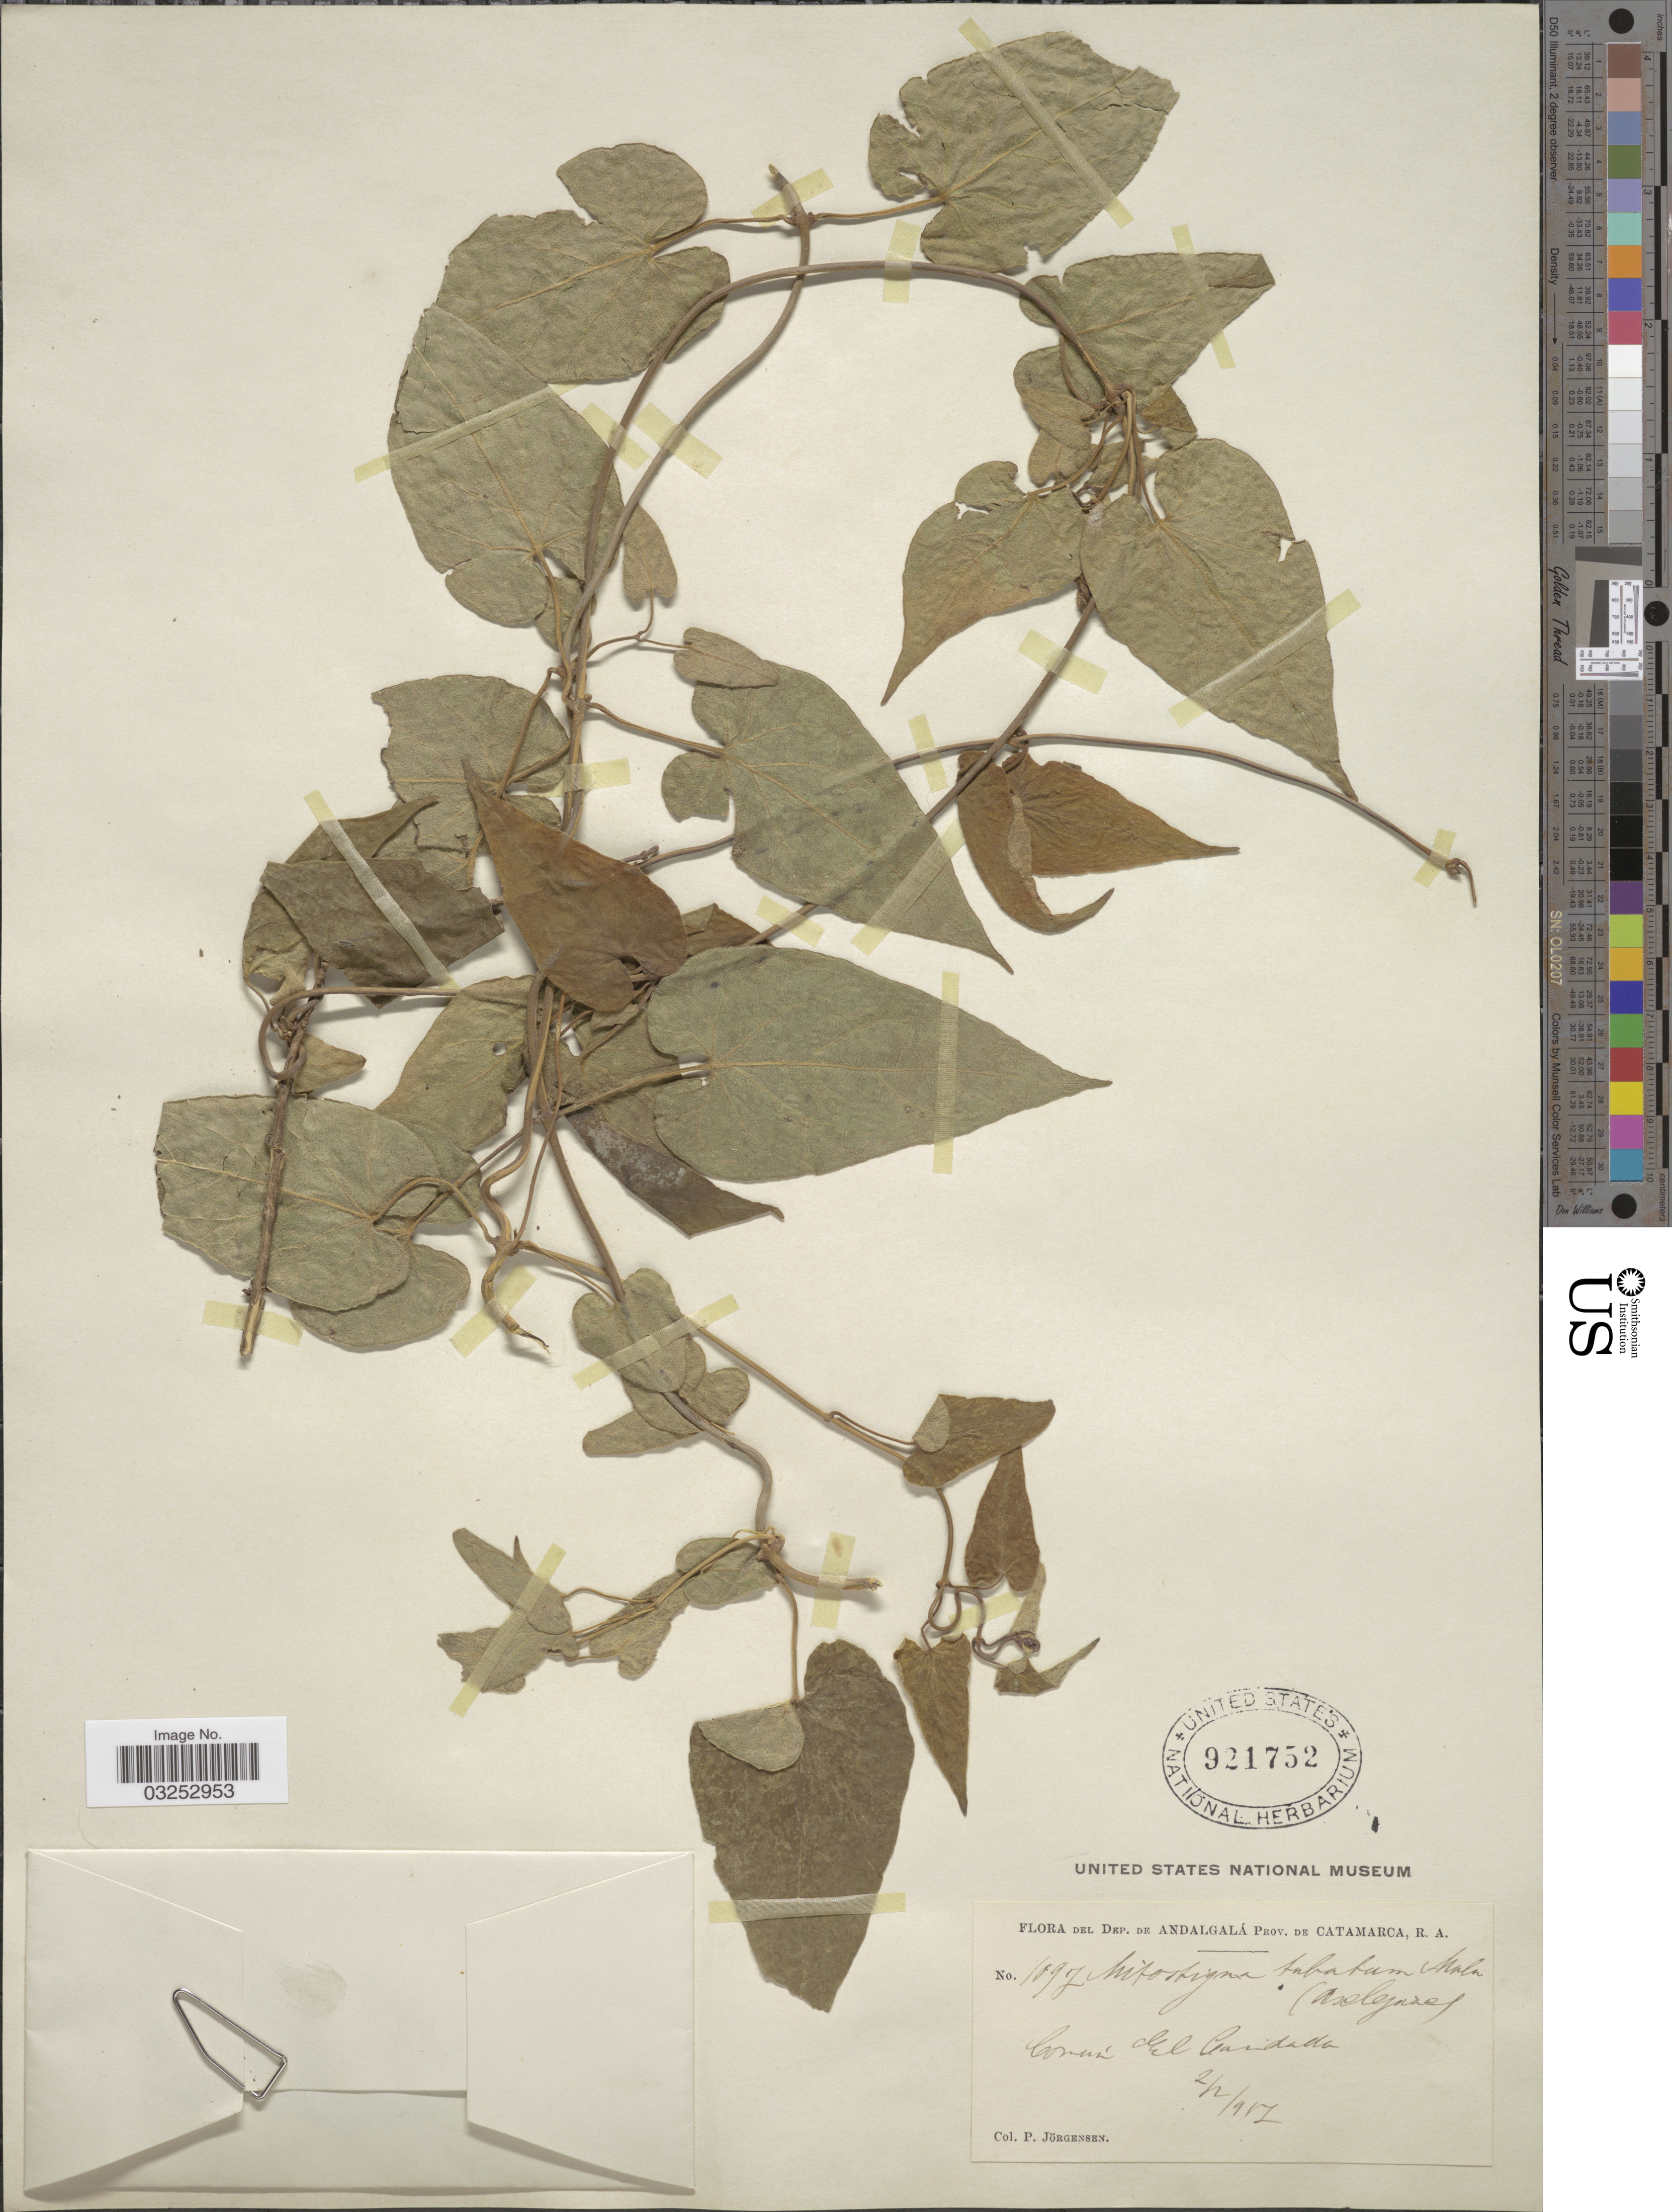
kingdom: Plantae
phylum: Tracheophyta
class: Magnoliopsida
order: Gentianales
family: Apocynaceae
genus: Mitostigma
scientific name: Mitostigma tubatum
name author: Malme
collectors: P. Jörgensen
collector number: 1097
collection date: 1917-02-02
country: Argentina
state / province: Catamarca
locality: Dep. de Andalgalá, Prov. de Catamarca, R.A., Común El Candado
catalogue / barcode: US 921752